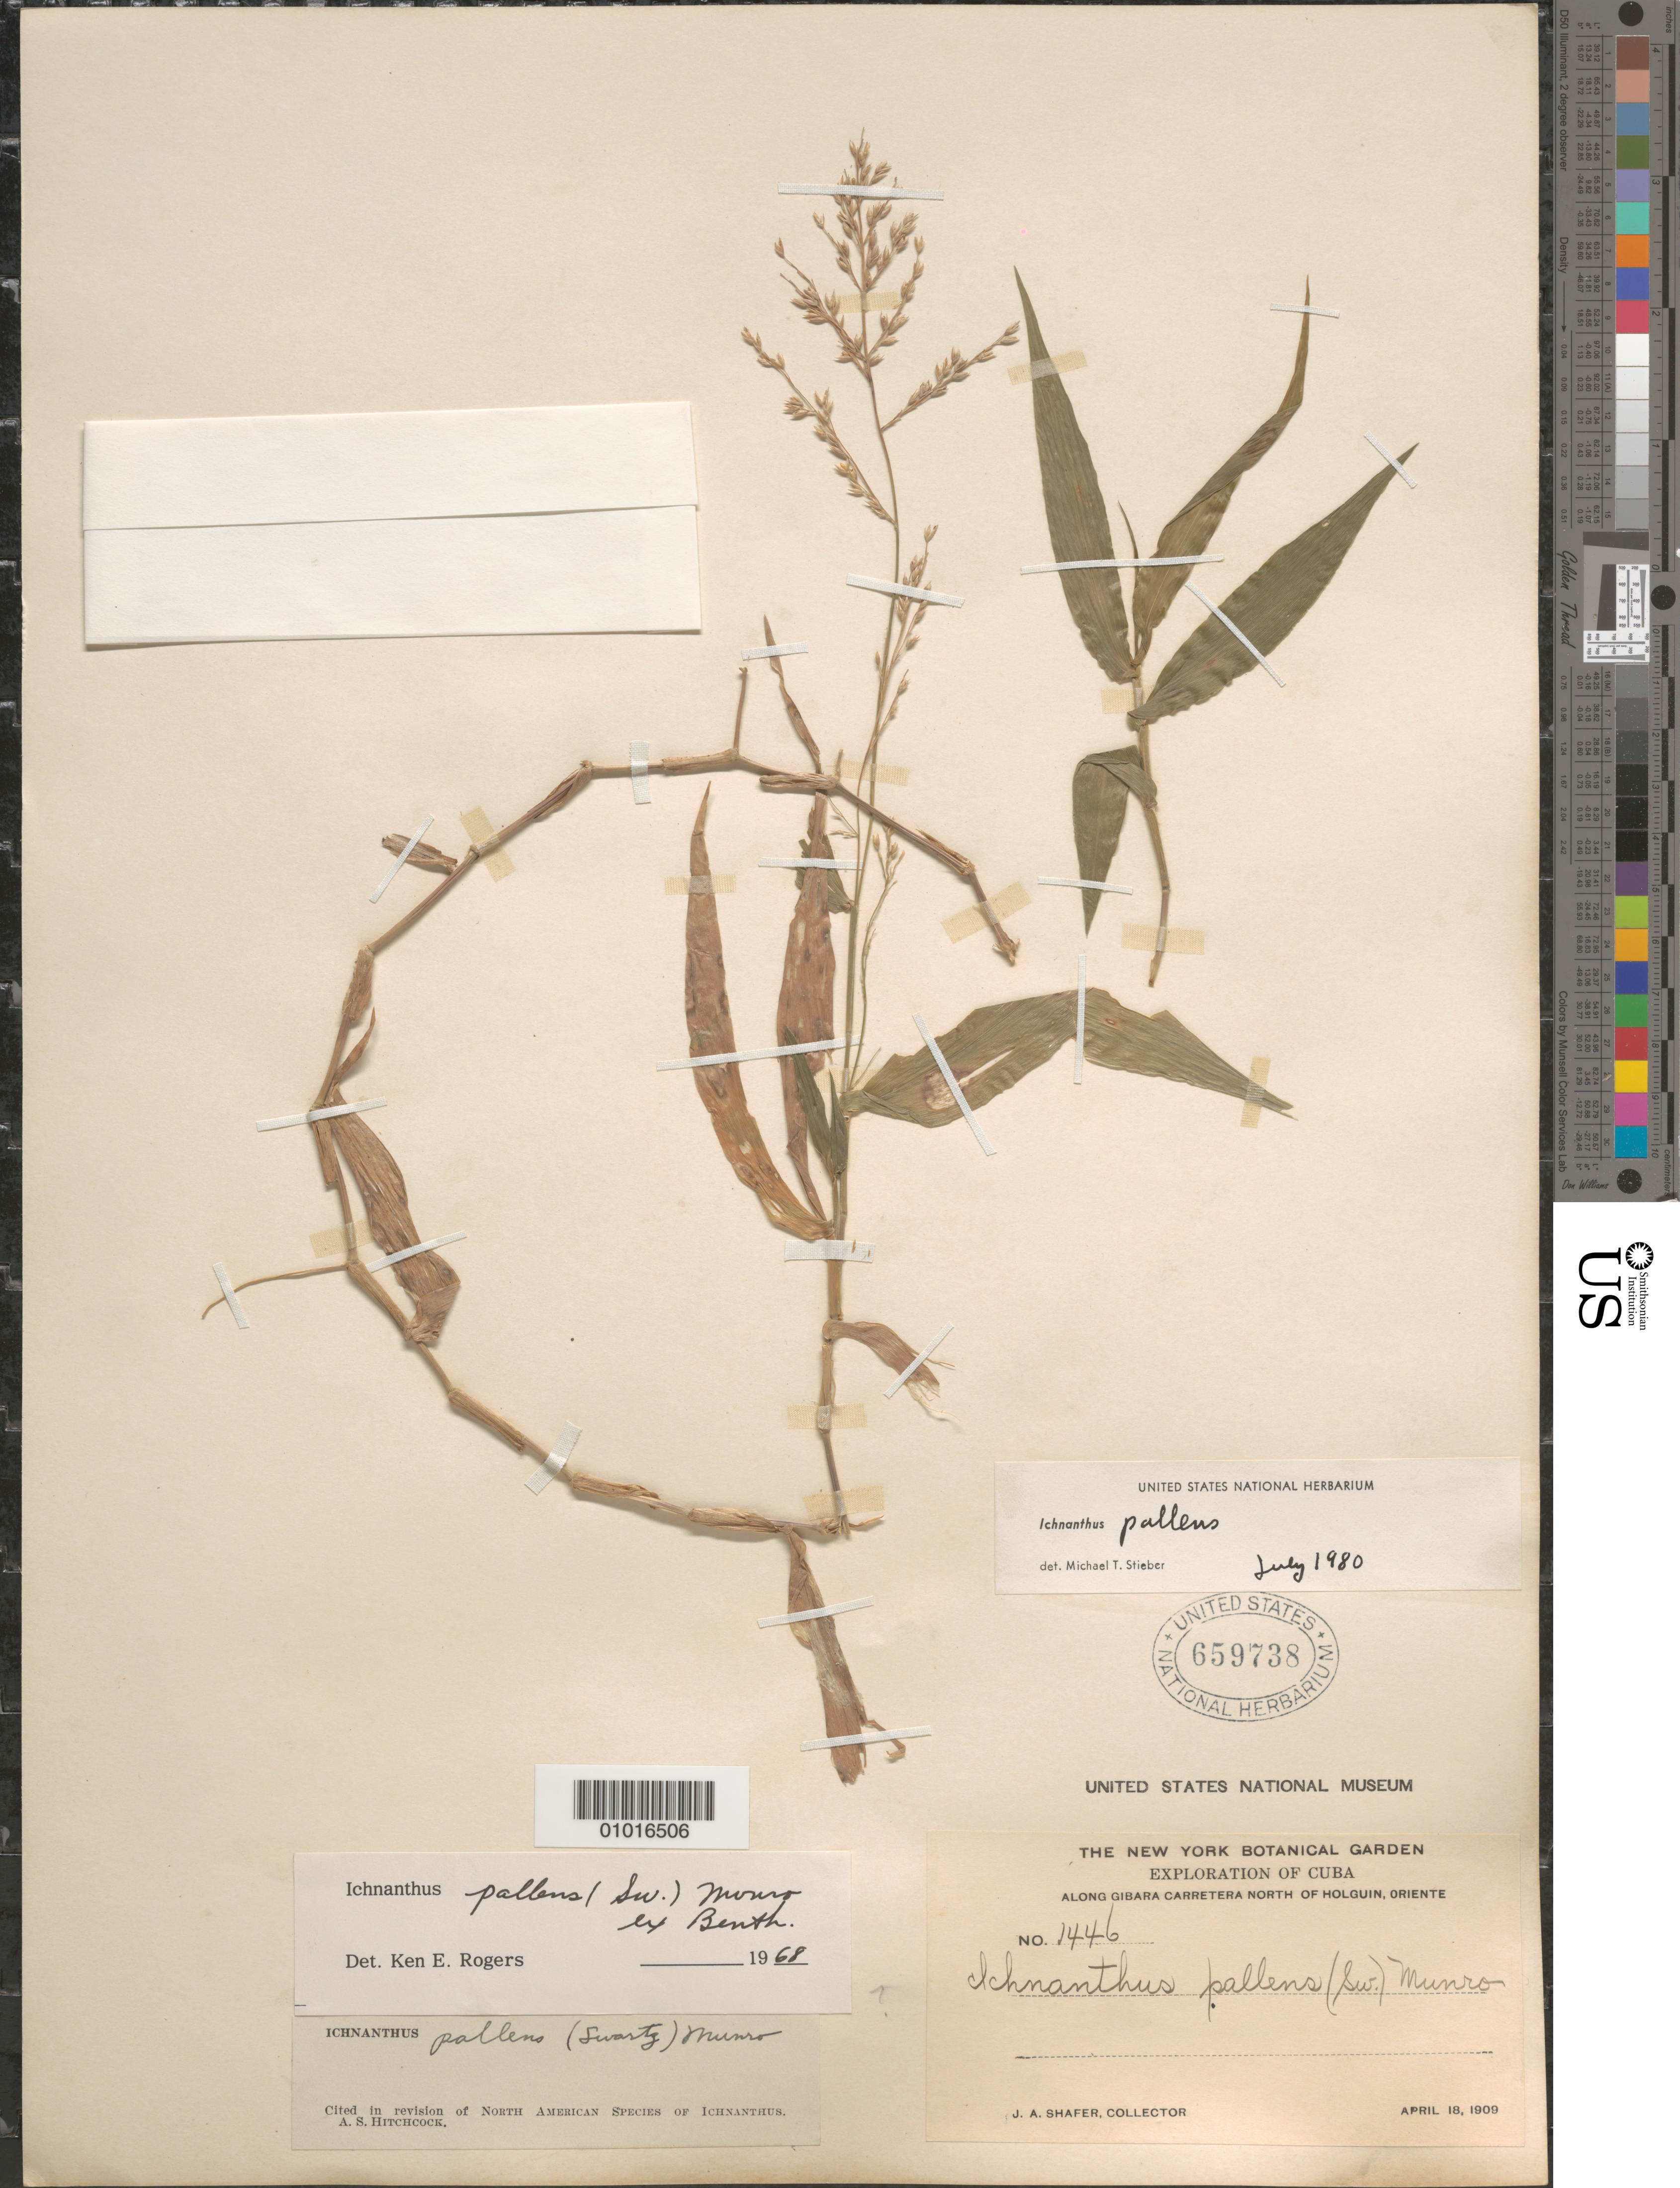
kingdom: Plantae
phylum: Tracheophyta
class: Liliopsida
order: Poales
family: Poaceae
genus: Ichnanthus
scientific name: Ichnanthus pallens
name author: (Sw.) Munro ex Benth.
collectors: J. A. Shafer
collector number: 1446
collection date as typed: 18 Apr 1909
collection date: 1909-04-18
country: Cuba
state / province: Holguín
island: Cuba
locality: Along Gibara carretera north of Holguin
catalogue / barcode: US 659738